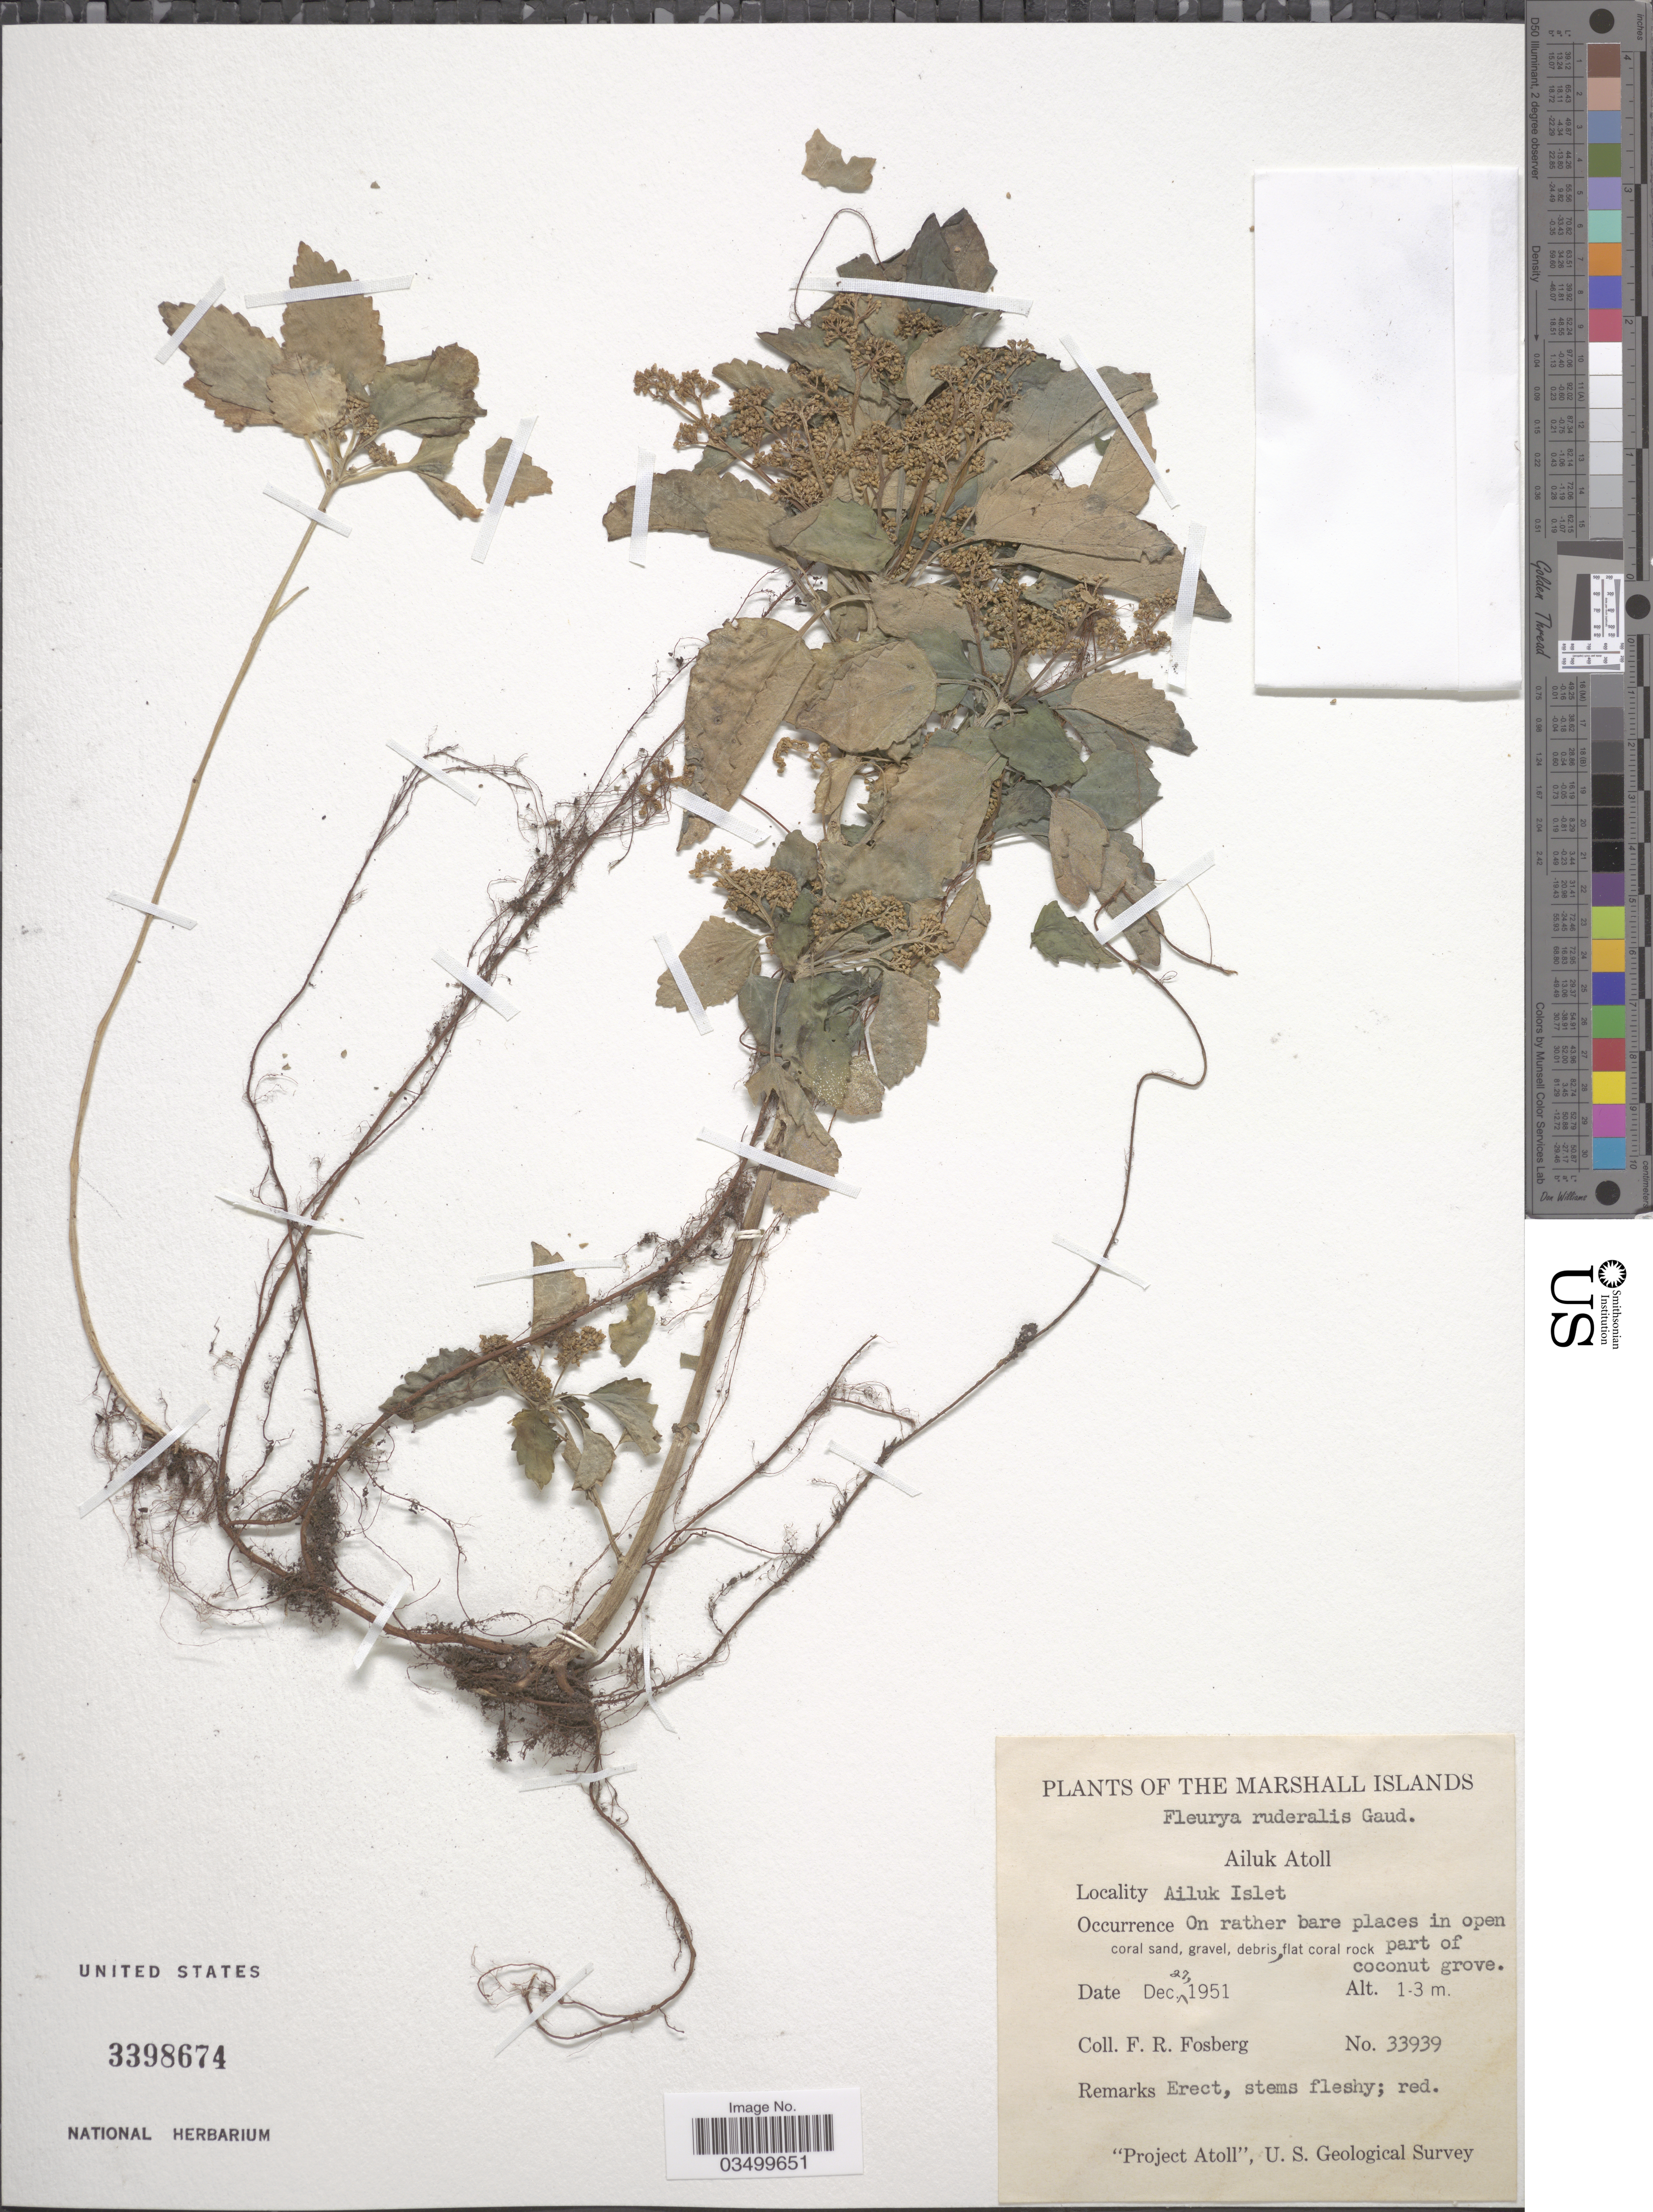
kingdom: Plantae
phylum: Tracheophyta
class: Magnoliopsida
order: Rosales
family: Urticaceae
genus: Laportea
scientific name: Laportea ruderalis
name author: (G. Forst.) Chew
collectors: F. R. Fosberg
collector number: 33939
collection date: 1951-12-27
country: Marshall Islands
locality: Ailuk Atoll. Ailuk Islet.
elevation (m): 1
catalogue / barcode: US 3398674